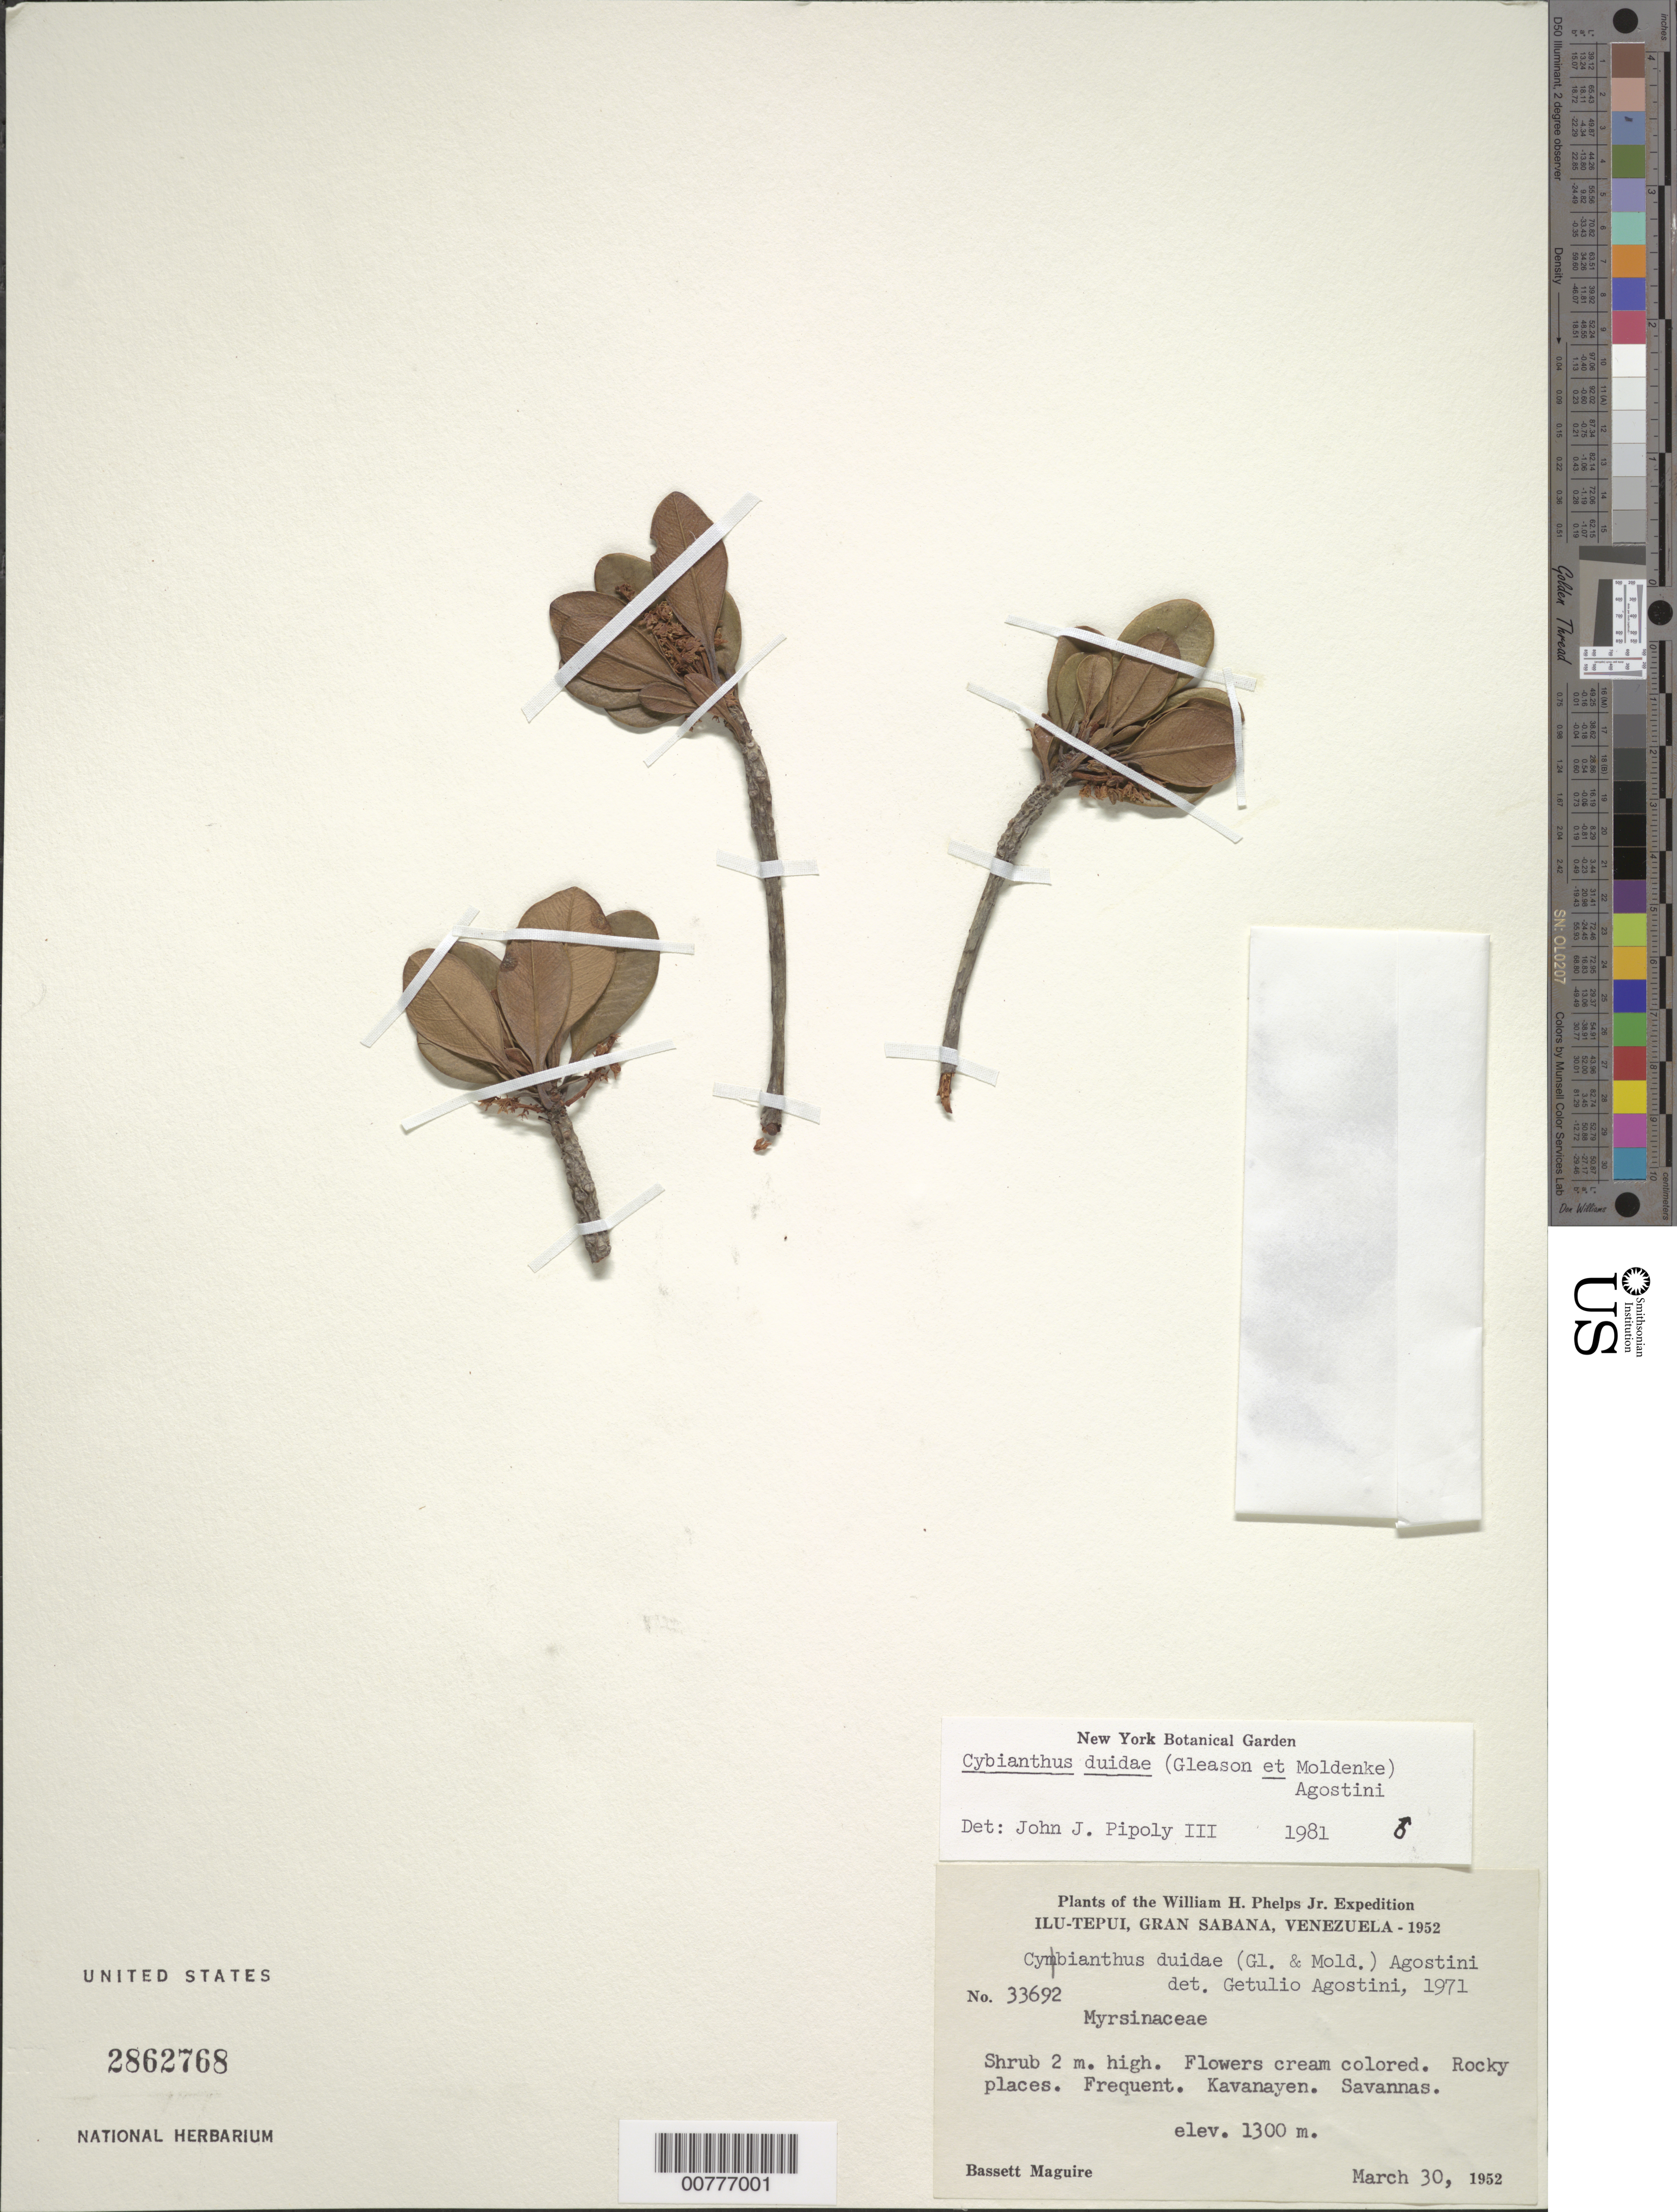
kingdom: Plantae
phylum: Tracheophyta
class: Magnoliopsida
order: Ericales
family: Primulaceae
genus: Cybianthus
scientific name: Cybianthus duidae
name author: (Gleason & Moldenke) G. Agostini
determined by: Pipoly, J. J., III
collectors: B. Maguire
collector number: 33692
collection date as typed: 30-Mar-52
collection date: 1952-03-30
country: Venezuela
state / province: Bolívar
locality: Gran Sabana, Ilu-tepuí, Kavanayén Mission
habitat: Rocky places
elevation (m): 1300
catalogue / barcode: US 2862768